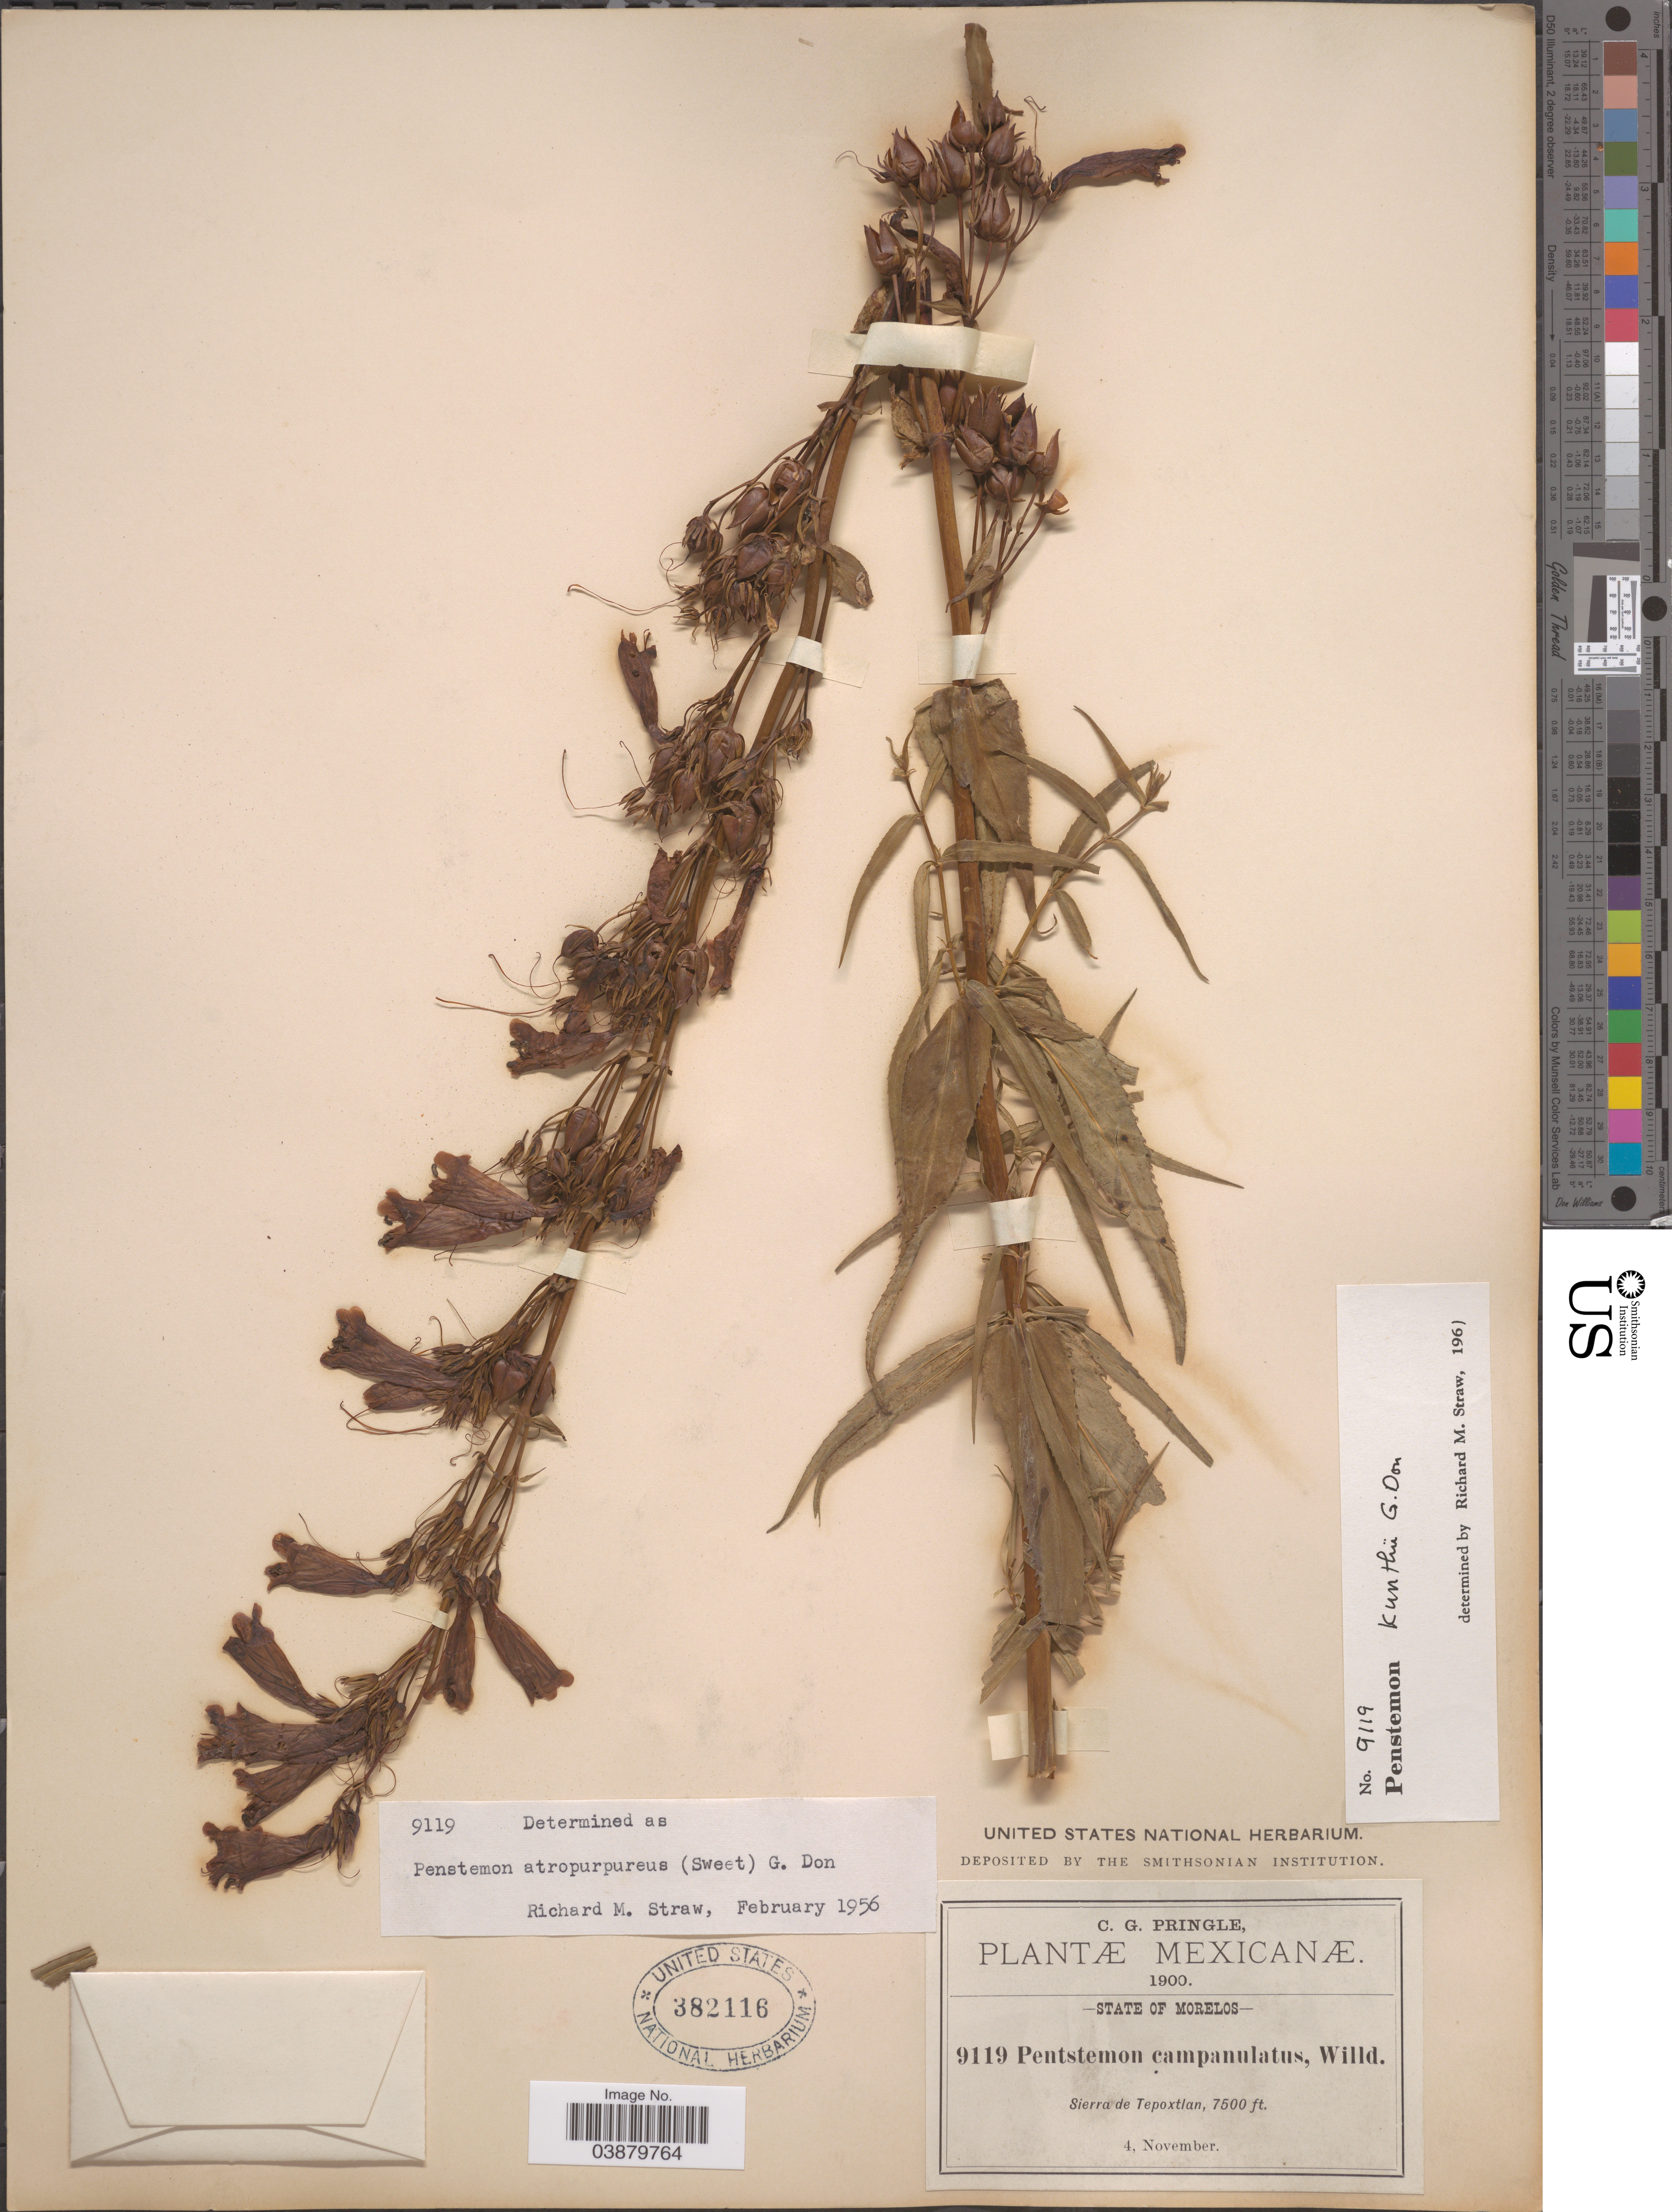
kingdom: Plantae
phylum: Tracheophyta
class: Magnoliopsida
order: Lamiales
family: Plantaginaceae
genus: Penstemon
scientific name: Penstemon kunthii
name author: G. Don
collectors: C. G. Pringle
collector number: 9119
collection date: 1900-11-04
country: Mexico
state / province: Morelos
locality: Sierra de Tepoxtland.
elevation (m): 2286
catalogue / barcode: US 382116